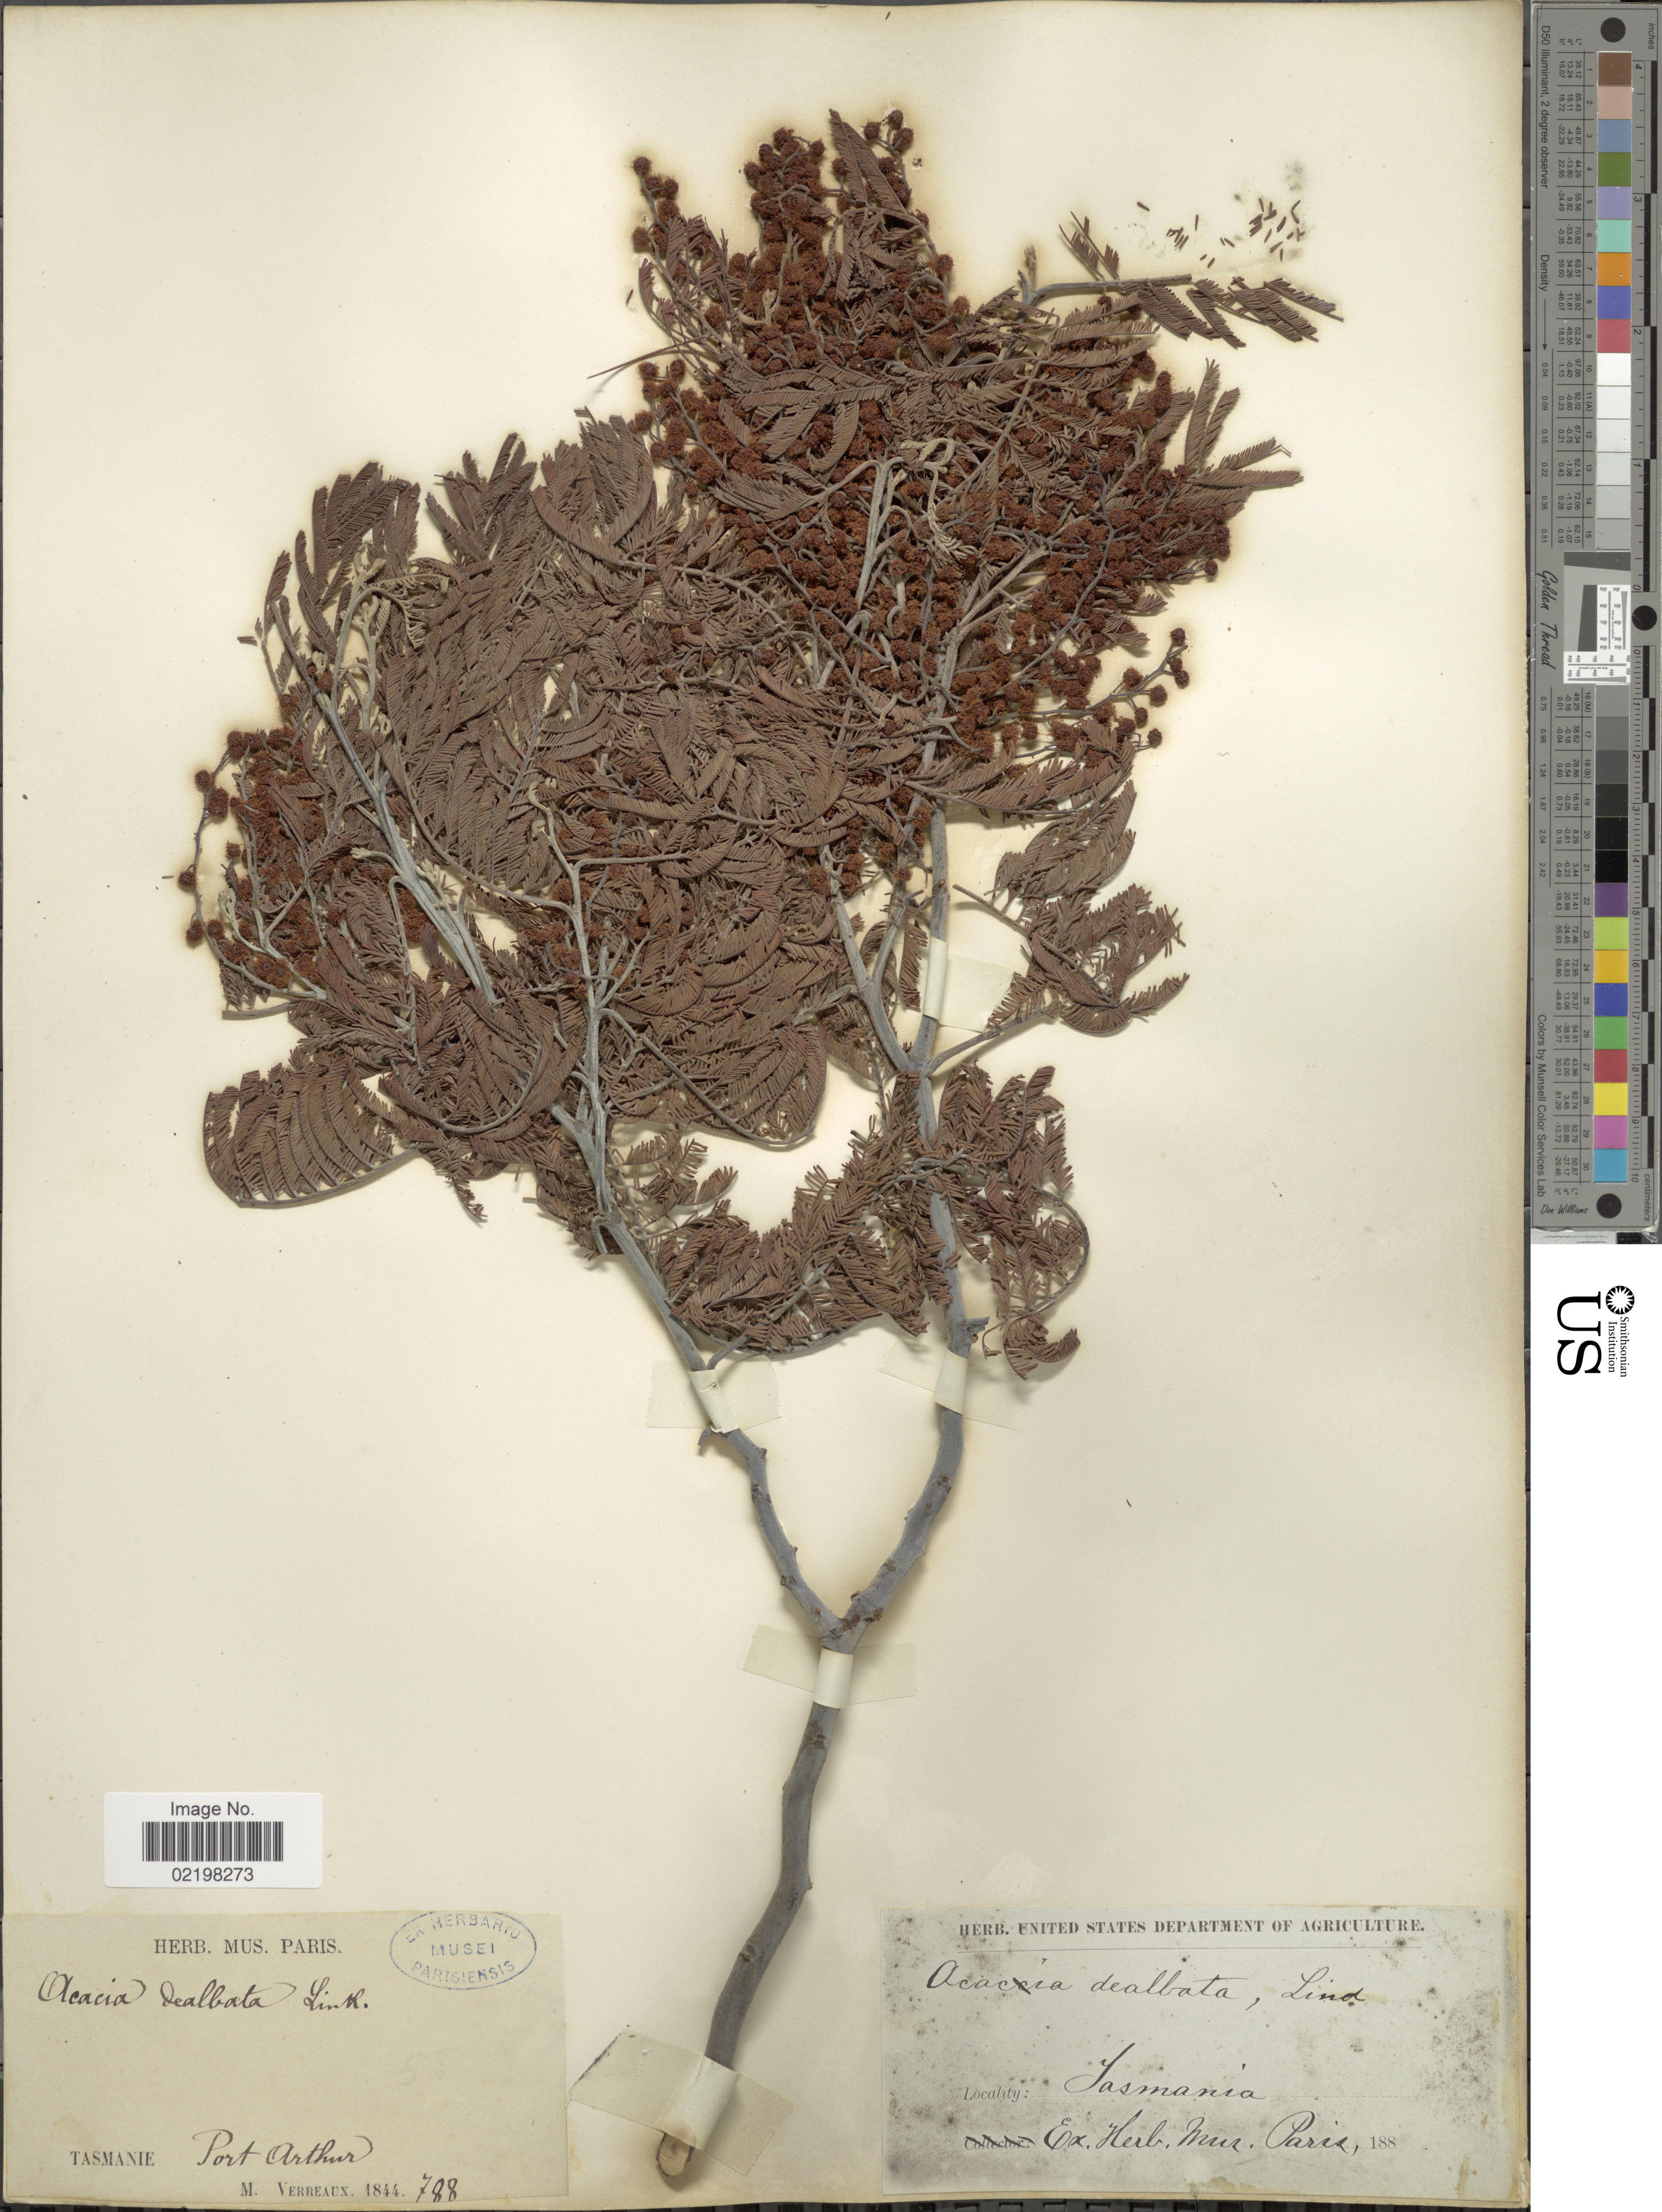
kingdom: Plantae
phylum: Tracheophyta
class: Magnoliopsida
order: Fabales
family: Fabaceae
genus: Acacia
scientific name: Acacia decurrens var. dealbata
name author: (Link) Maiden ex F. Muell.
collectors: M. Verreaux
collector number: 788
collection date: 1844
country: Australia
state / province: Tasmania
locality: Tasmanie Port Arthur.